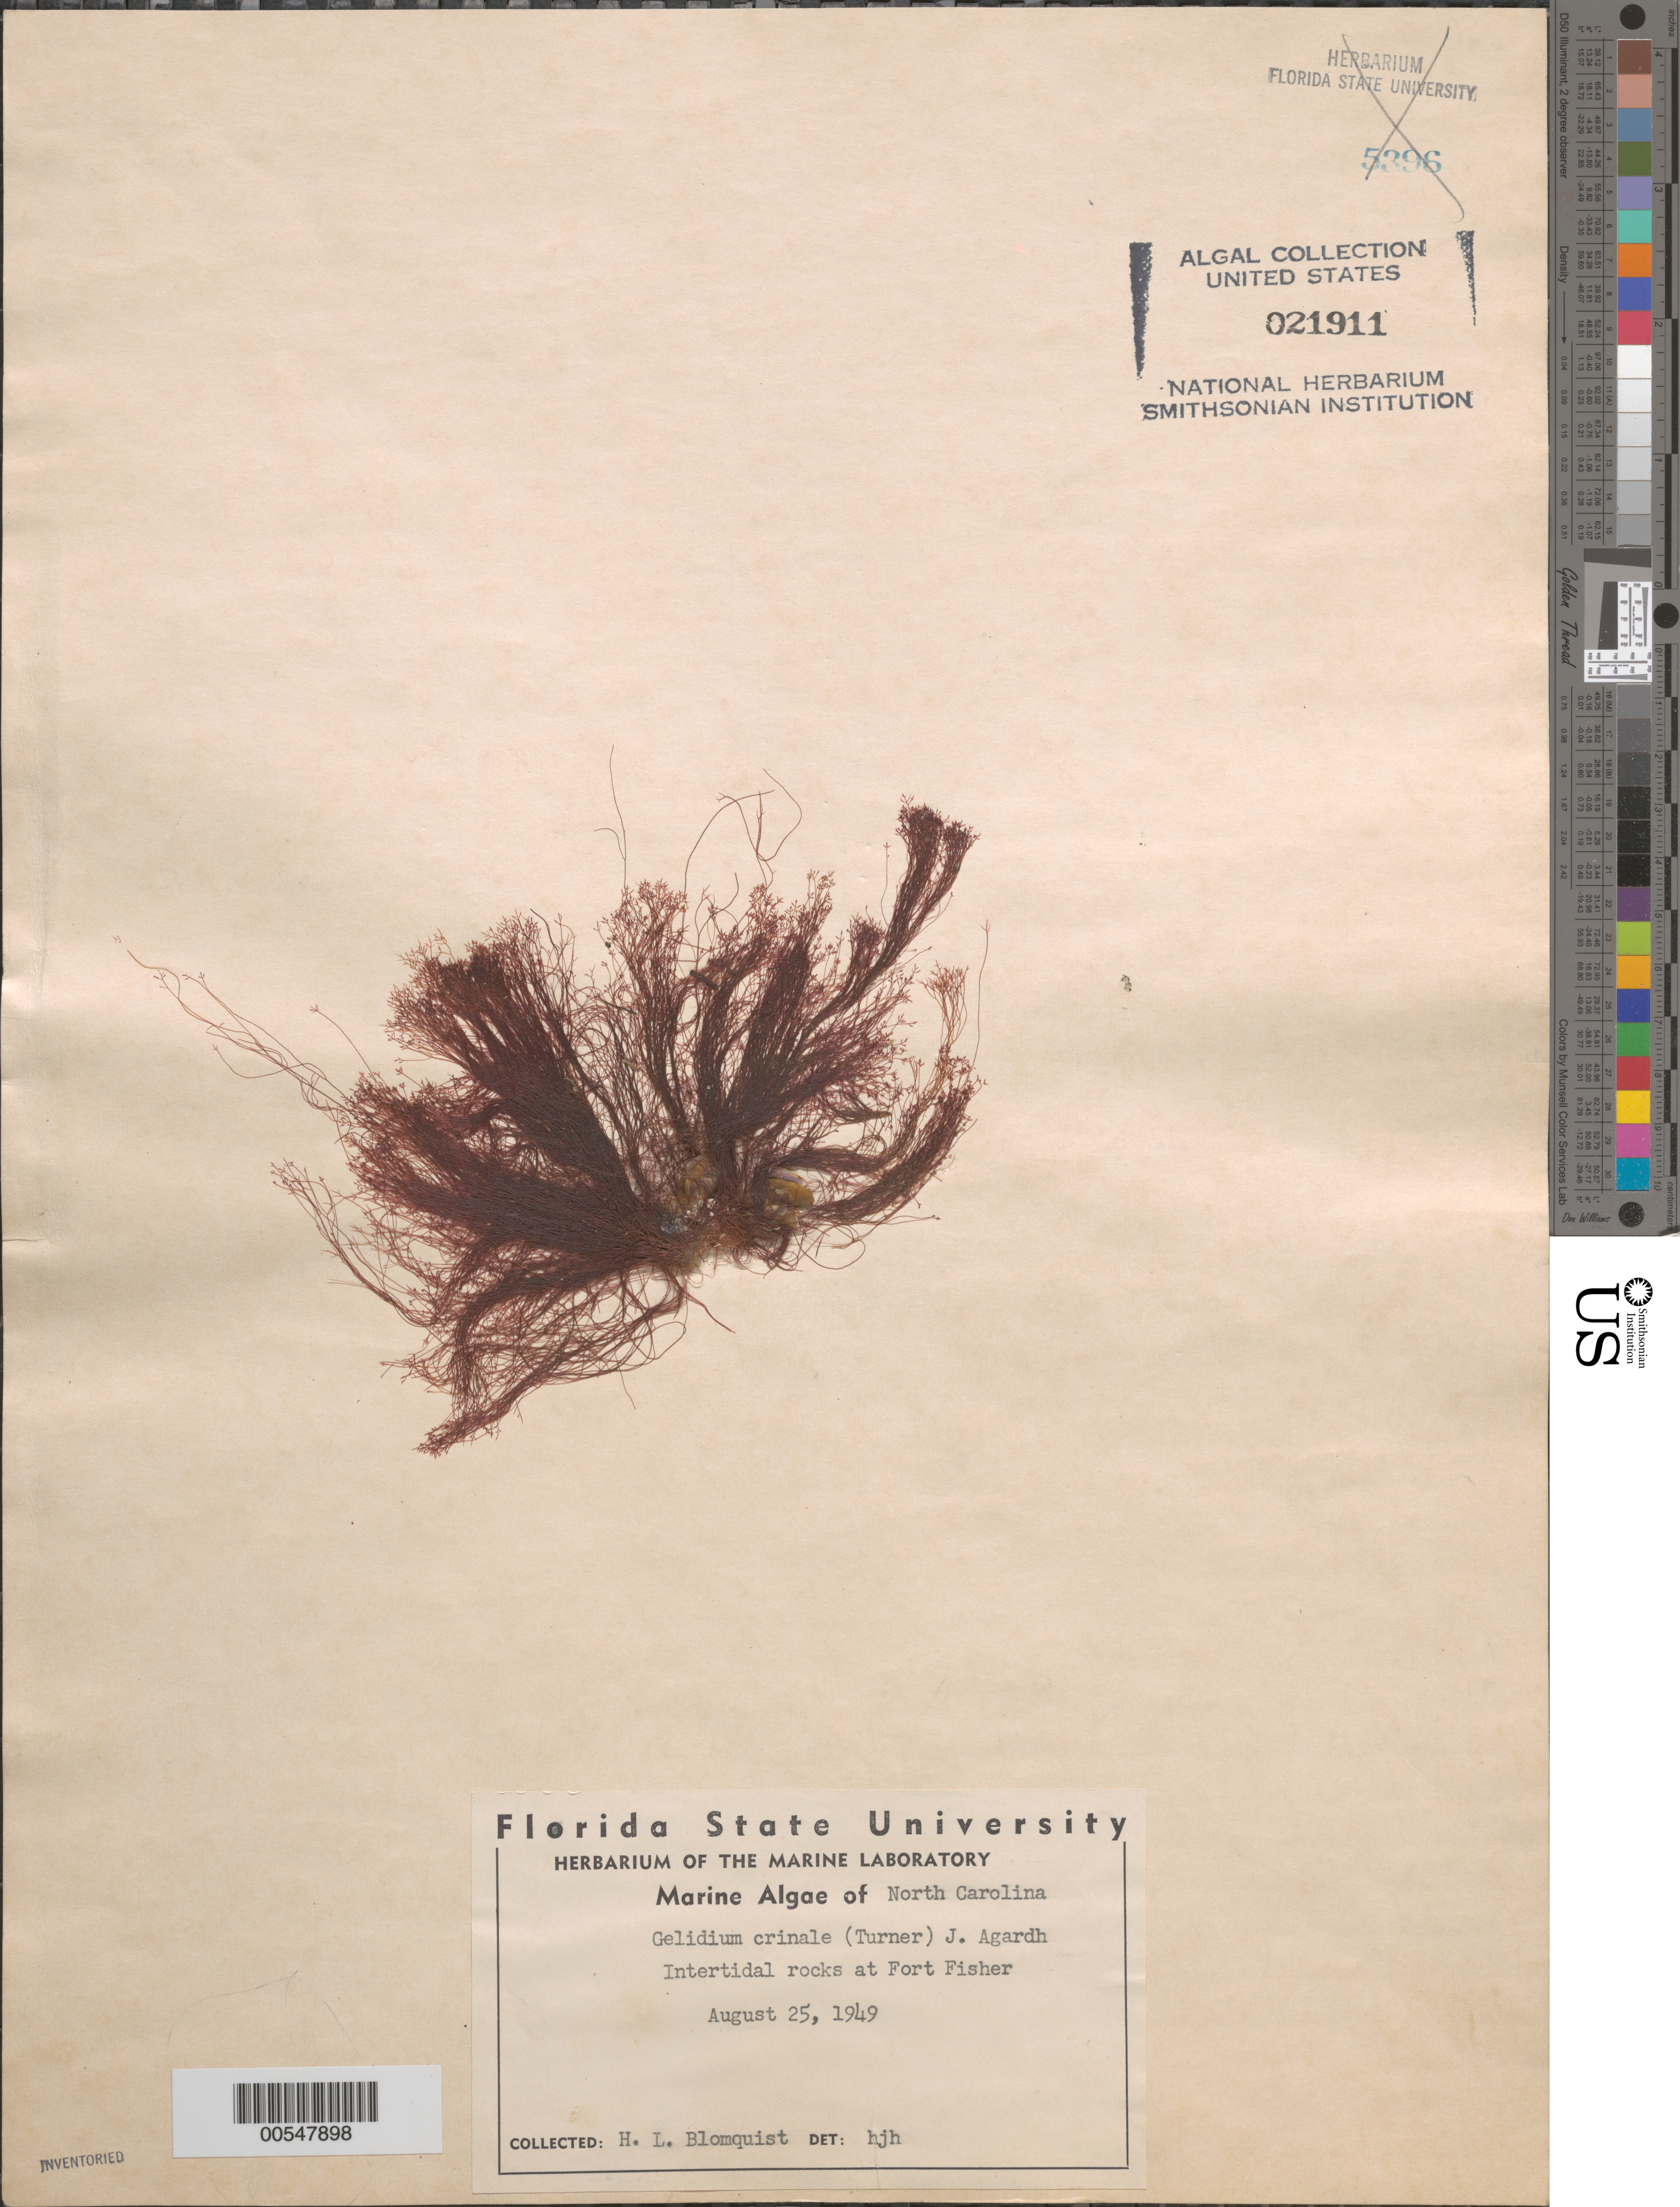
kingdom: Plantae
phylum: Rhodophyta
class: Florideophyceae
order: Gelidiales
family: Gelidiaceae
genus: Gelidium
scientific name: Gelidium crinale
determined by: Humm, Harold J.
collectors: H. Blomquist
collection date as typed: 25 Aug 1949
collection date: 1949-08-25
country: United States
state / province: North Carolina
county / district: New Hanover County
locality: Fort Fisher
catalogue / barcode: US 21911